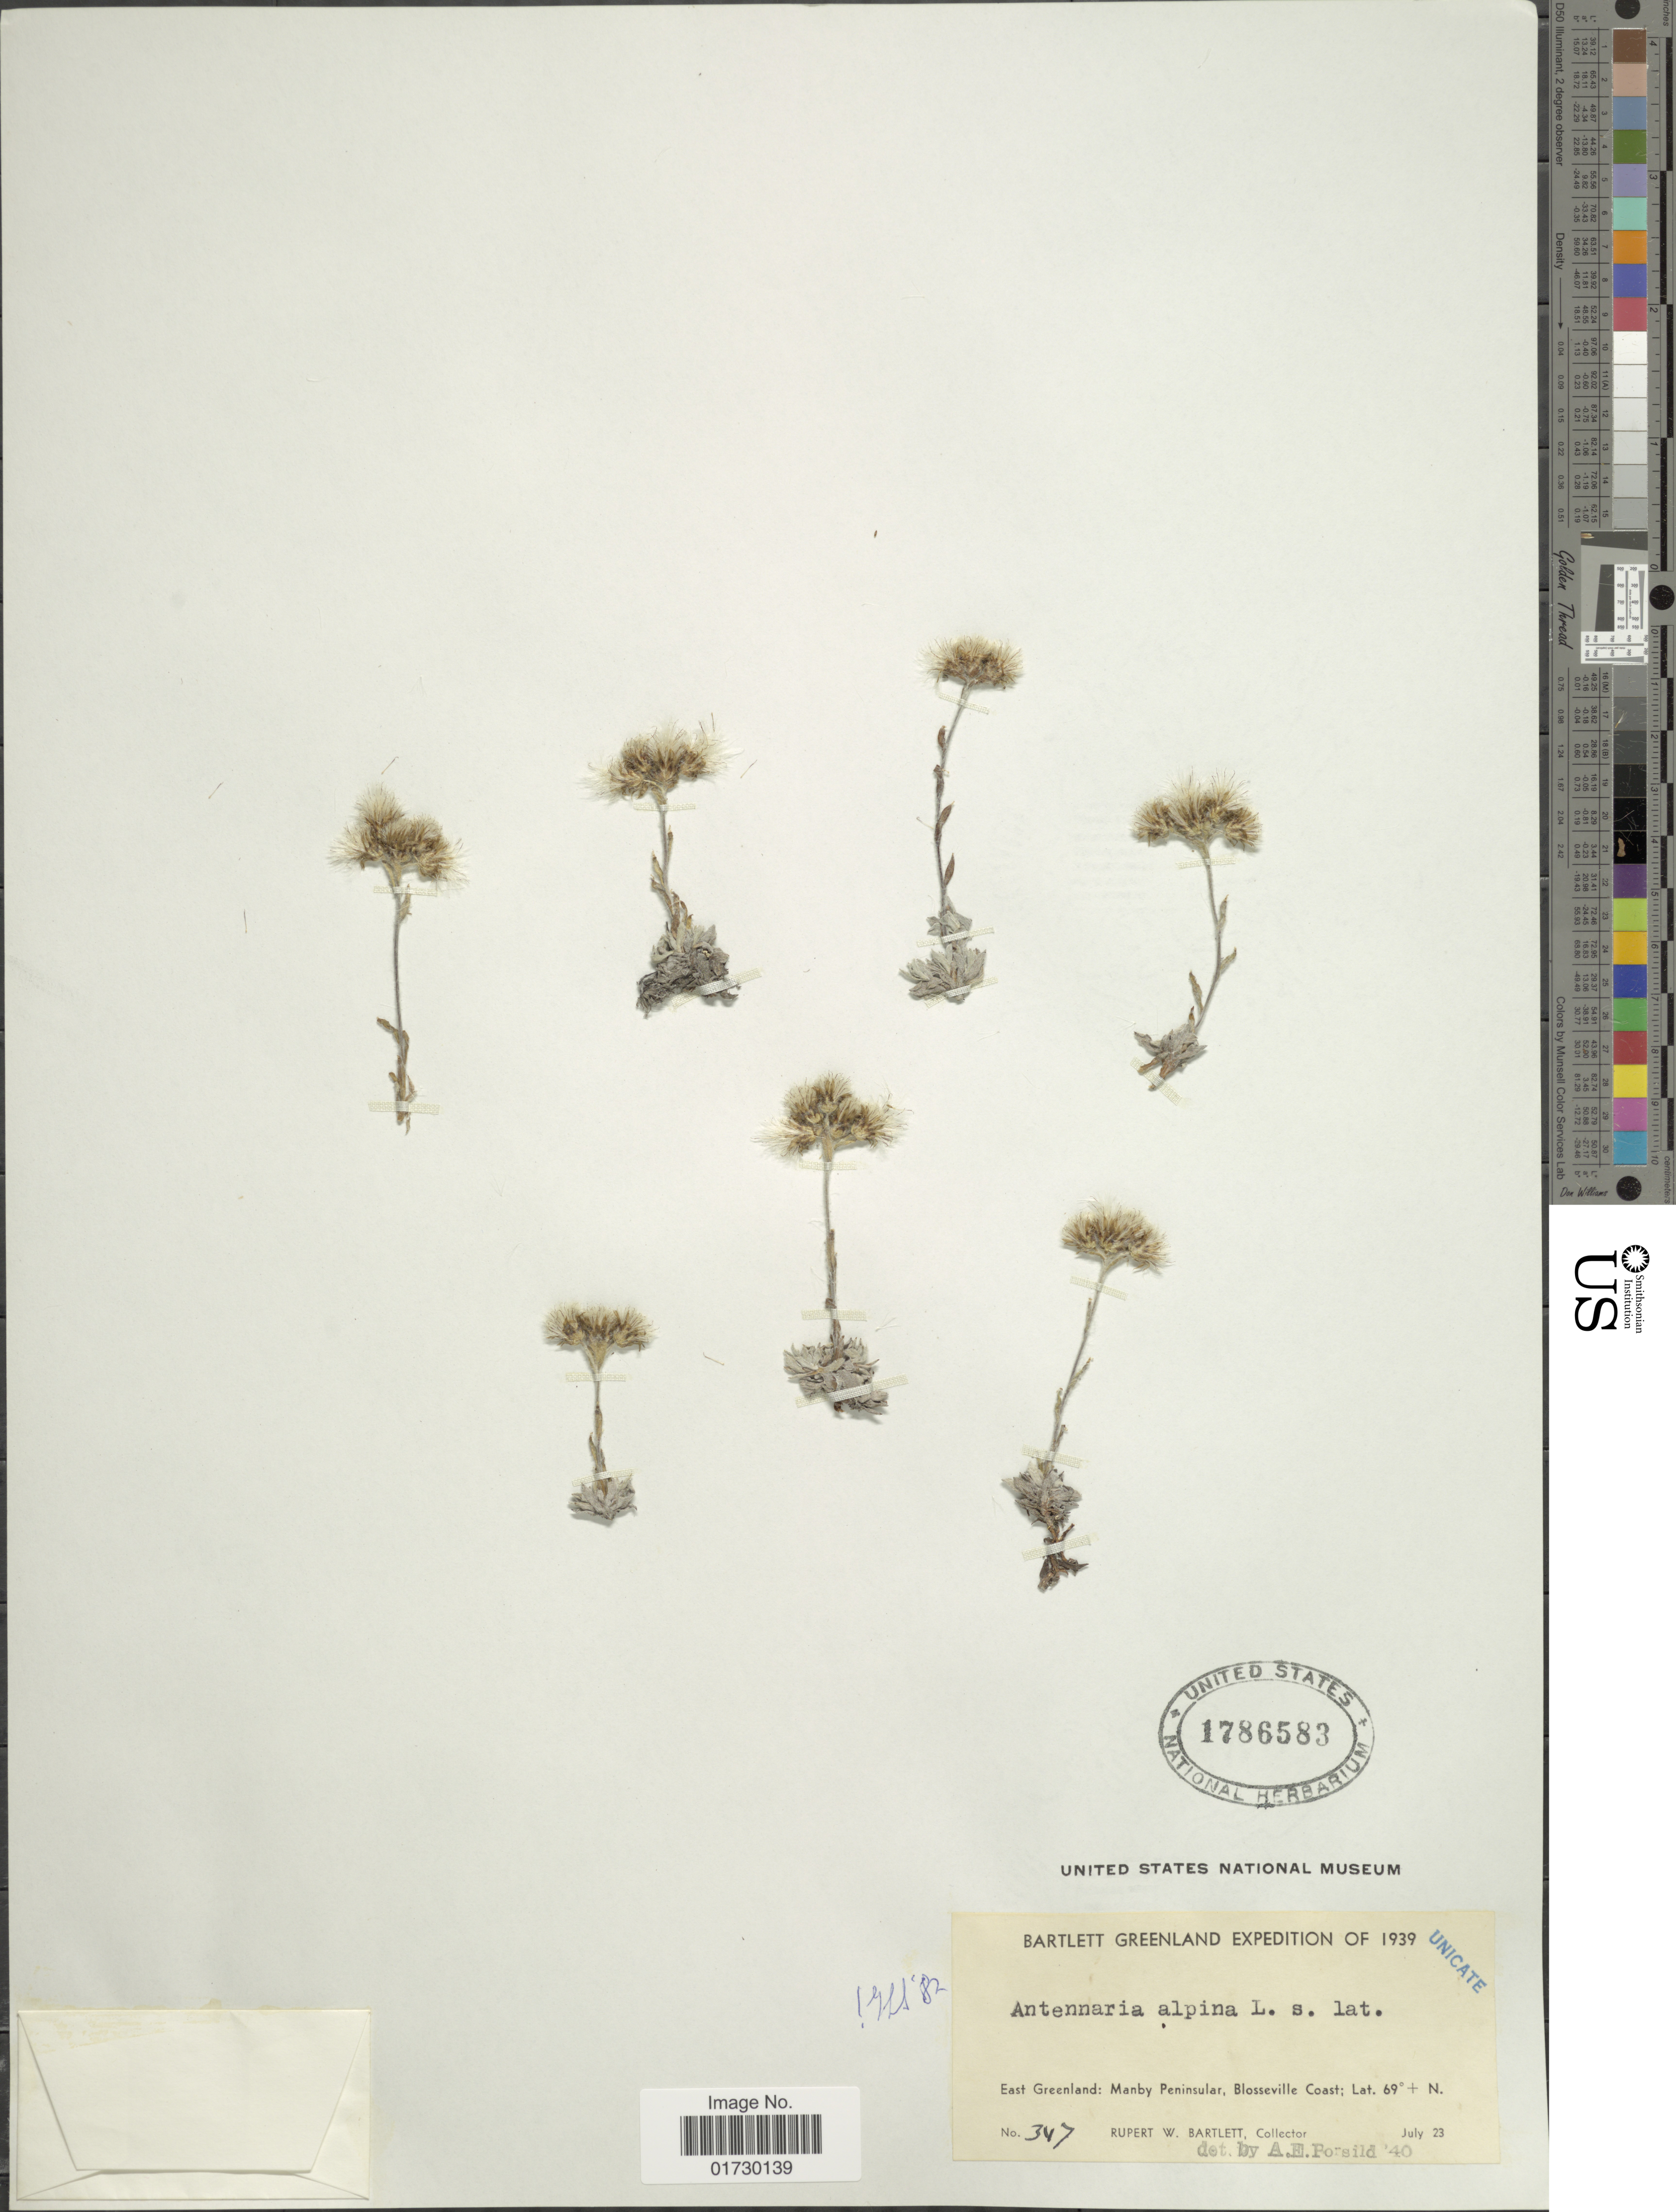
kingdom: Plantae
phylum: Tracheophyta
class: Magnoliopsida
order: Asterales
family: Asteraceae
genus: Antennaria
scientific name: Antennaria alpina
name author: (L.) Gaertn.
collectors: R. W. Bartlett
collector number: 347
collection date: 1939-07-23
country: Greenland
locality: East Greenland: Manby Peninsular, Blosseville Coast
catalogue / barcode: US 1786583